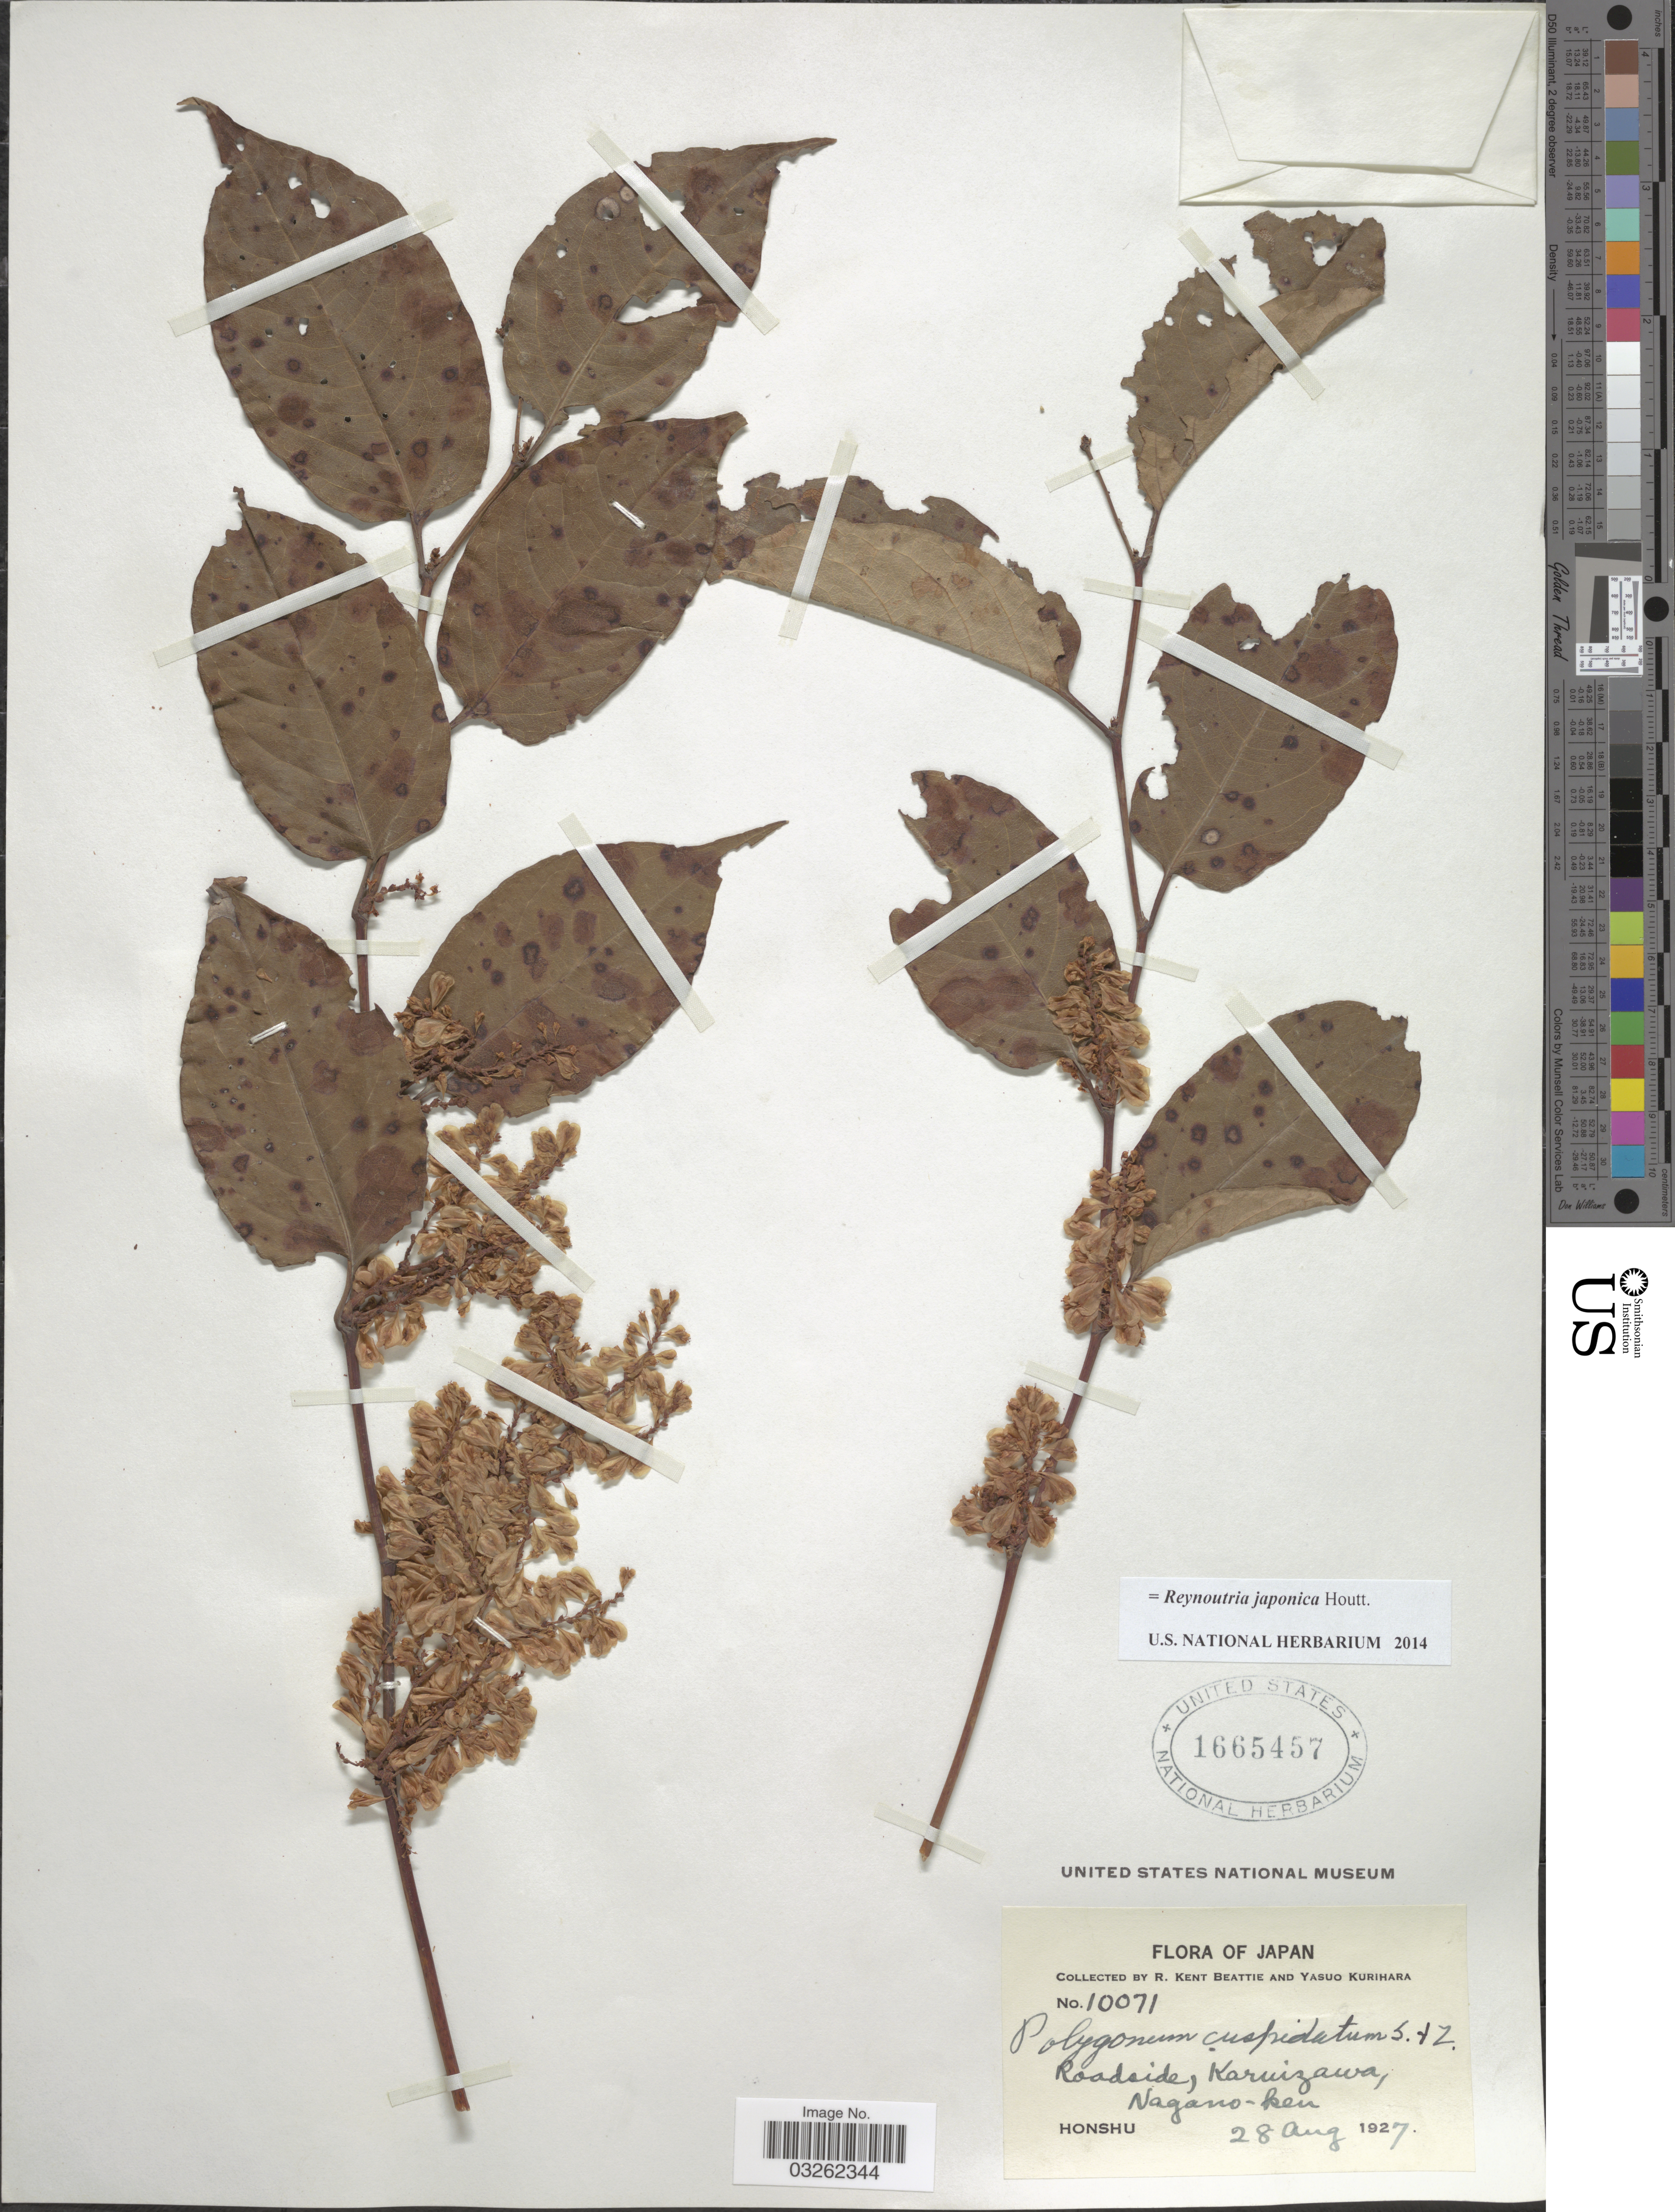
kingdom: Plantae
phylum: Tracheophyta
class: Magnoliopsida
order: Caryophyllales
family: Polygonaceae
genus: Reynoutria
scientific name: Reynoutria japonica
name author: Houtt.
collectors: R. K. Beattie & Y. Kurihara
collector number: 10071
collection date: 1927-08-28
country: Japan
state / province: Nagano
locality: Roadside, Karuizawa, Nagano-ken. Honshu.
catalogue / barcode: US 1665457